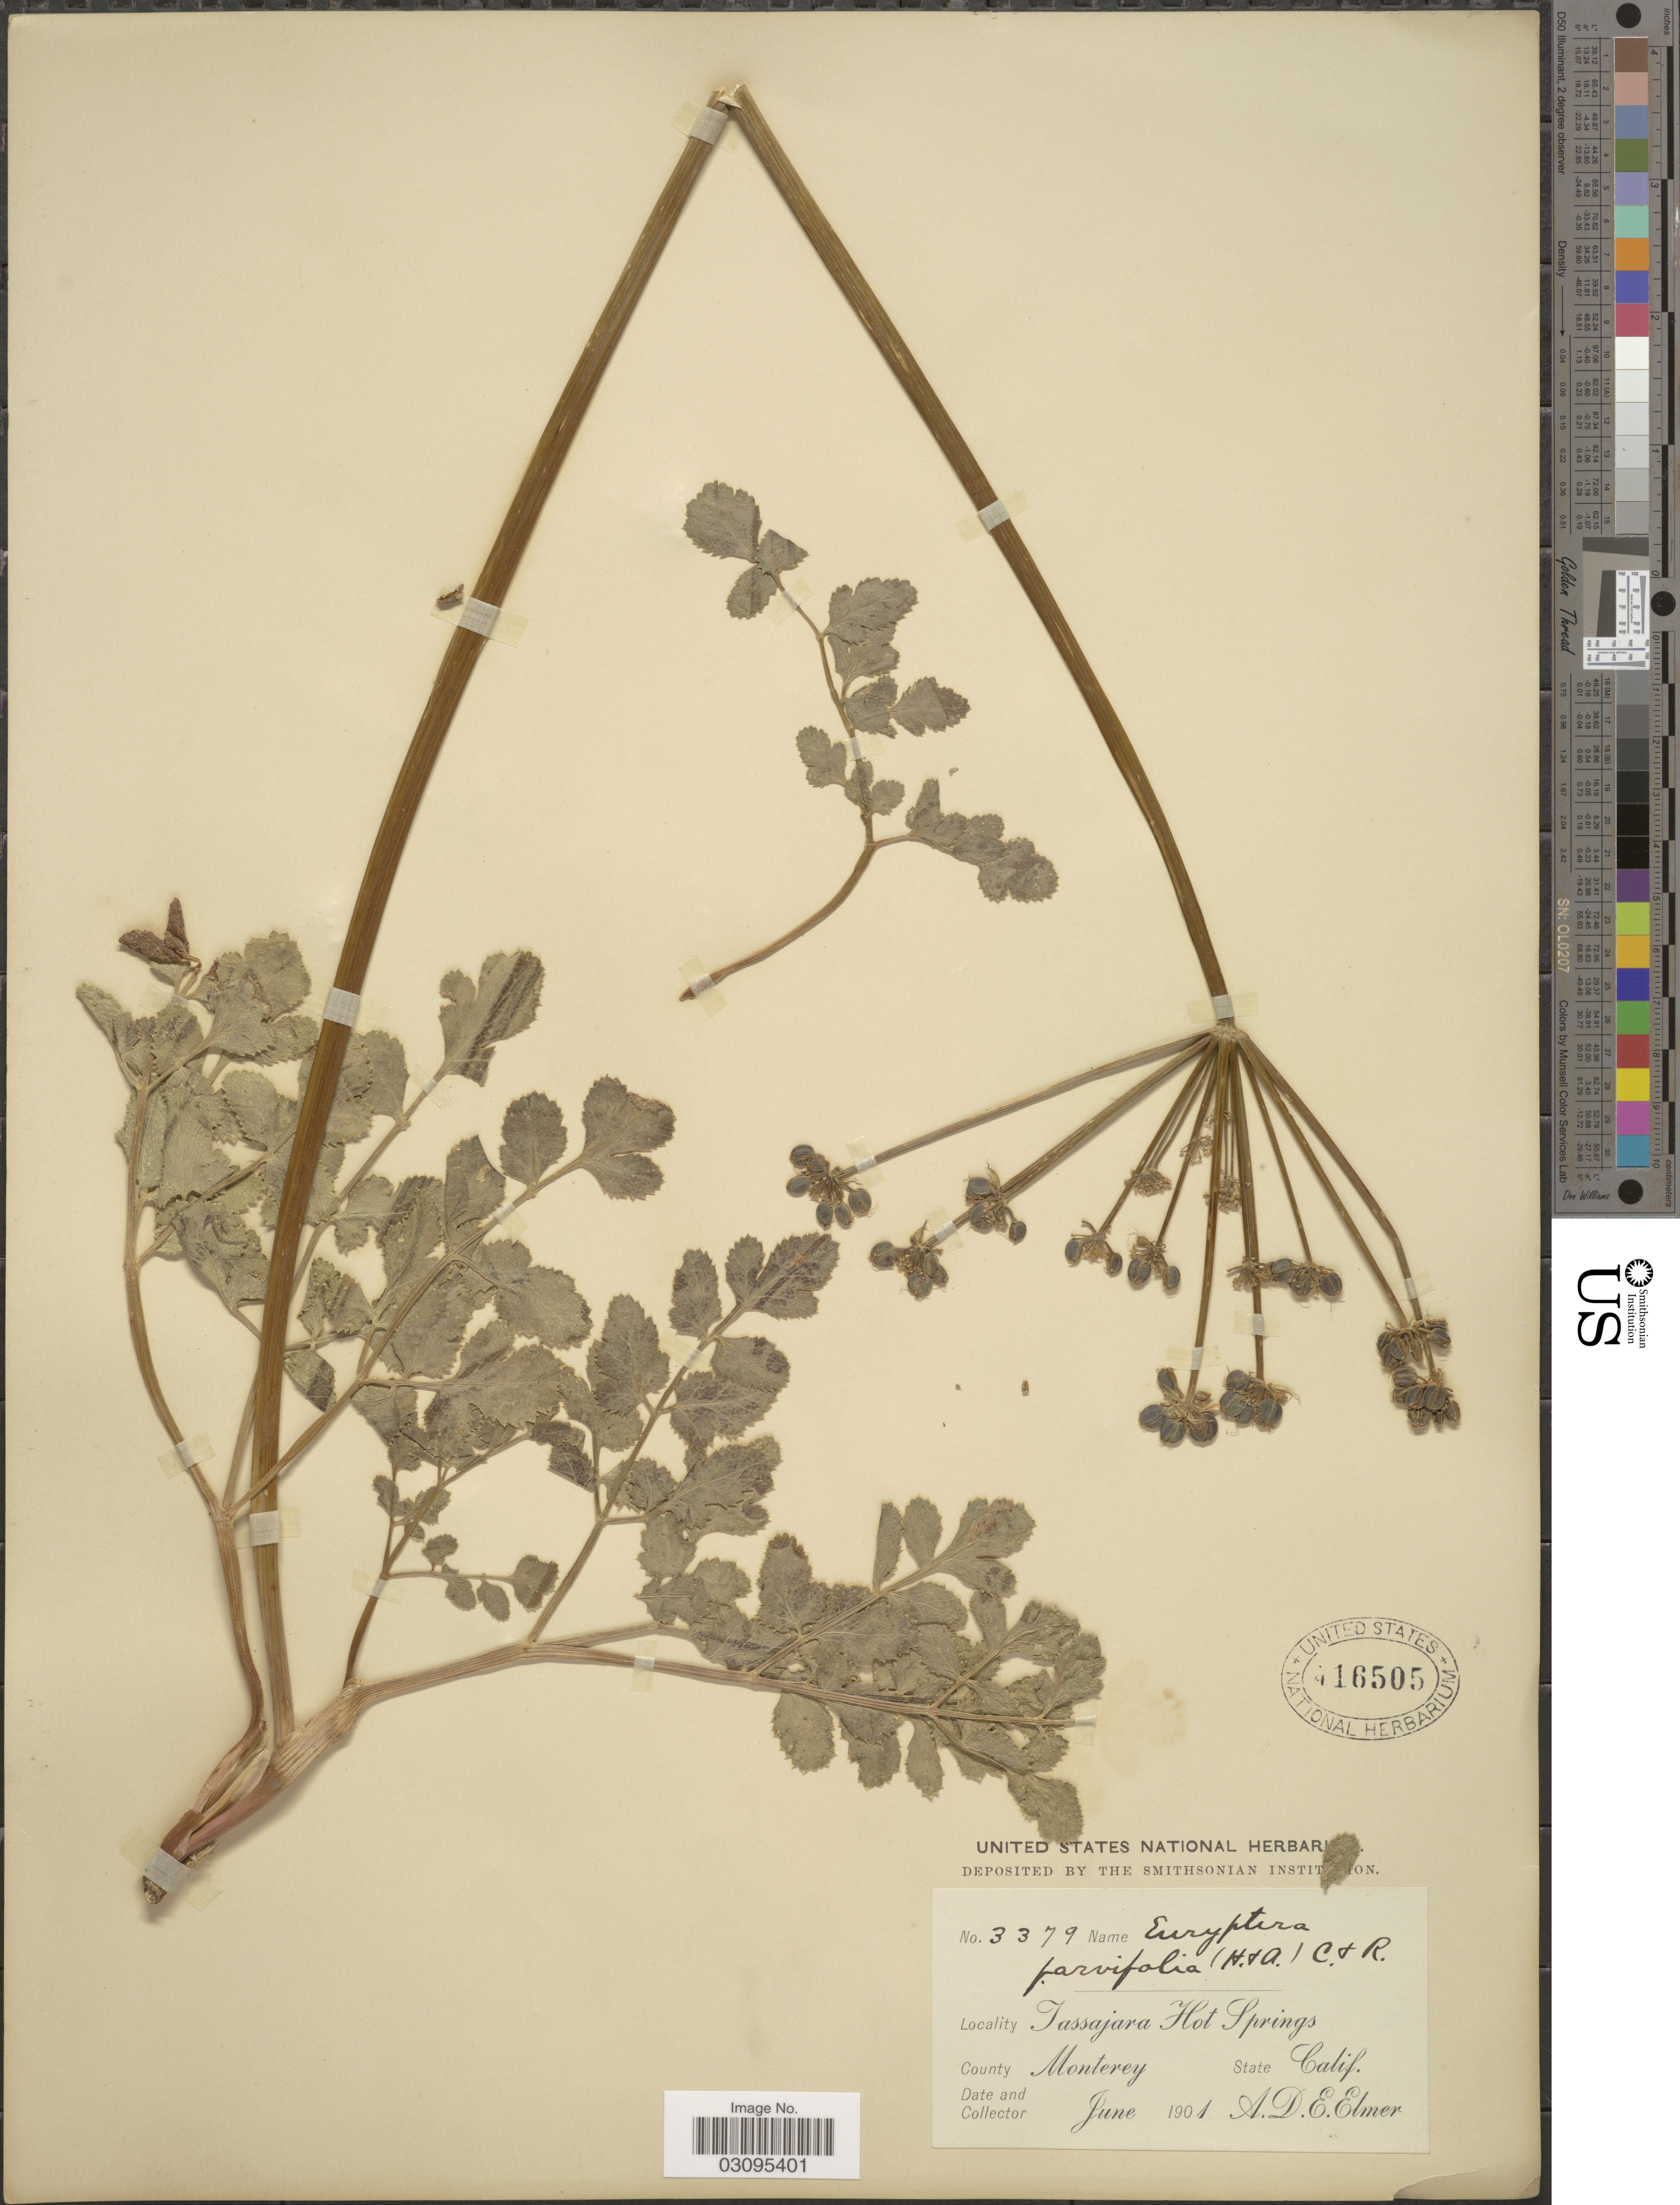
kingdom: Plantae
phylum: Tracheophyta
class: Magnoliopsida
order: Apiales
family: Apiaceae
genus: Euryptera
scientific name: Euryptera parviflorum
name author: Sm.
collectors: A. D. E. Elmer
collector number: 3379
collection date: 1901-06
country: United States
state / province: California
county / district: Monterey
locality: Tassajara Hot Springs, County Monterey.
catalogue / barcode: US 416505